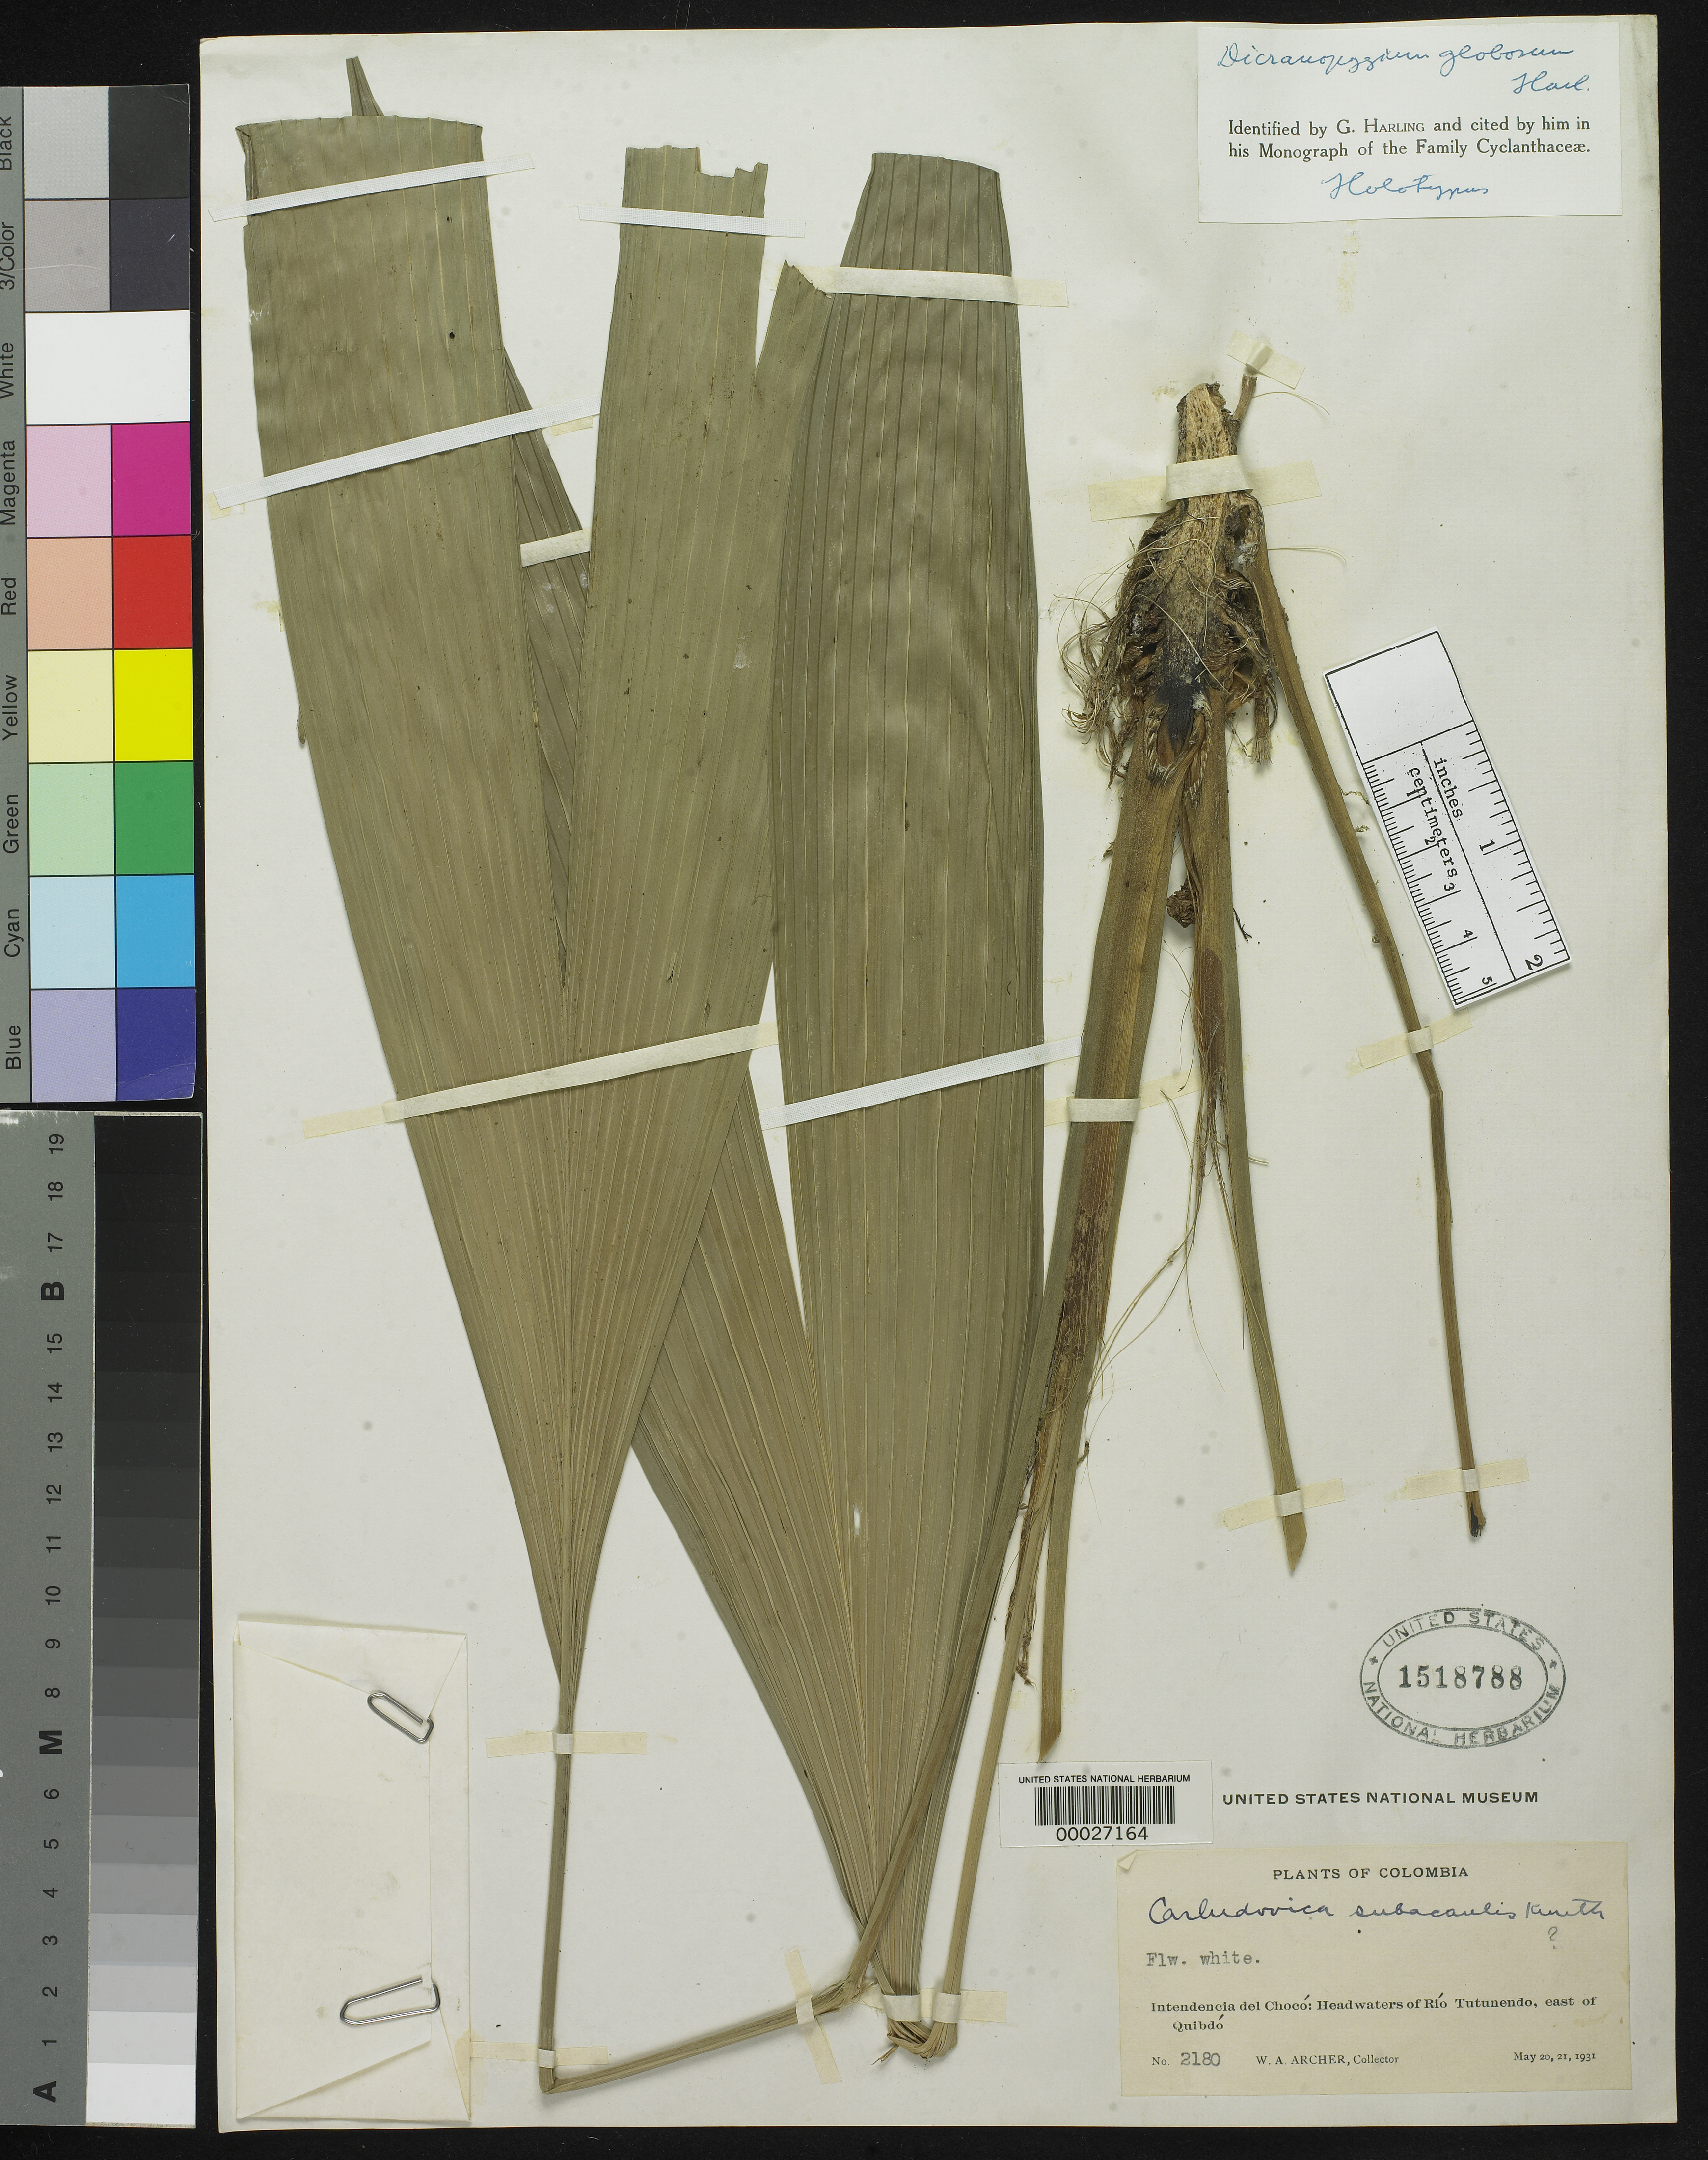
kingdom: Plantae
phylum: Tracheophyta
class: Liliopsida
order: Pandanales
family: Cyclanthaceae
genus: Dicranopygium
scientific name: Dicranopygium globosum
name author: Harling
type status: Holotype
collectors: W. A. Archer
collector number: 2180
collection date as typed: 20 May 1931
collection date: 1931-05-20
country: Colombia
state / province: Chocó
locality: Headwaters of Rio TutUnendo, E of Quibdo.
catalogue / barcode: US 1518788